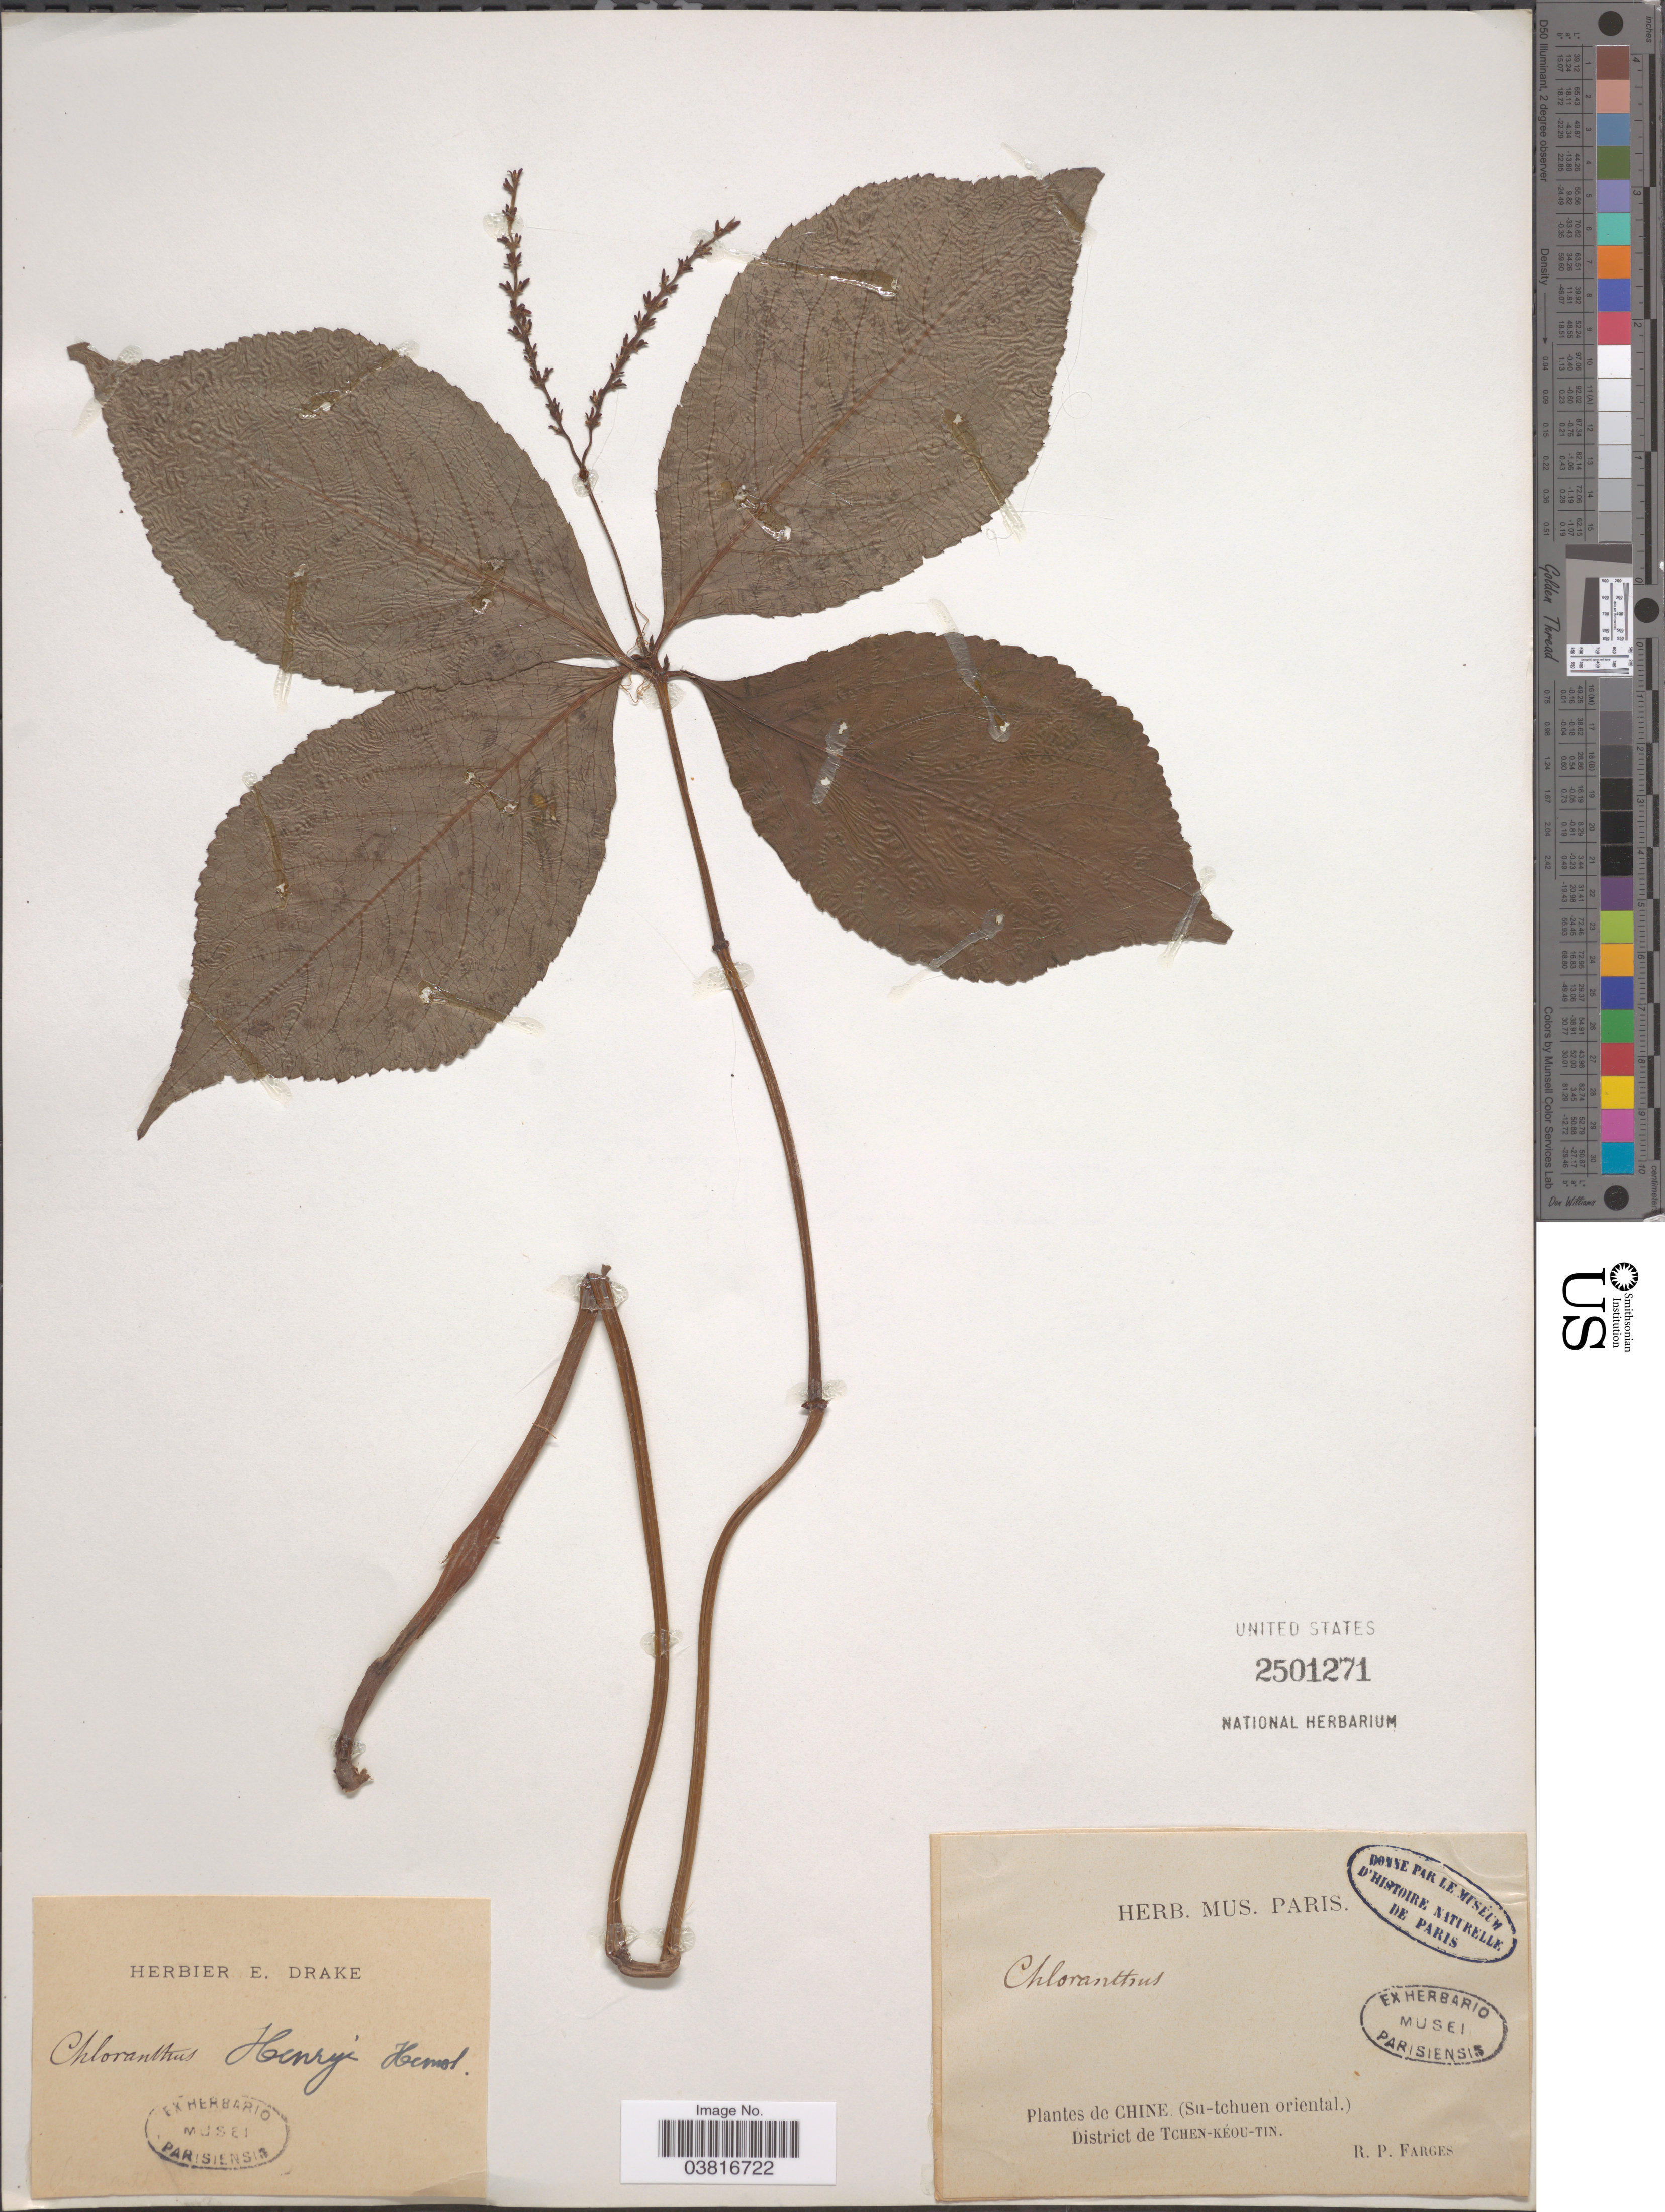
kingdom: Plantae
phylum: Tracheophyta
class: Magnoliopsida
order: Chloranthales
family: Chloranthaceae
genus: Chloranthus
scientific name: Chloranthus henryi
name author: Hemsl.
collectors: R. Farges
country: China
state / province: Sichuan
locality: Chine. Su-tchuen oriental. District de Tchen-Kéou-Tin.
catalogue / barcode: US 2501271